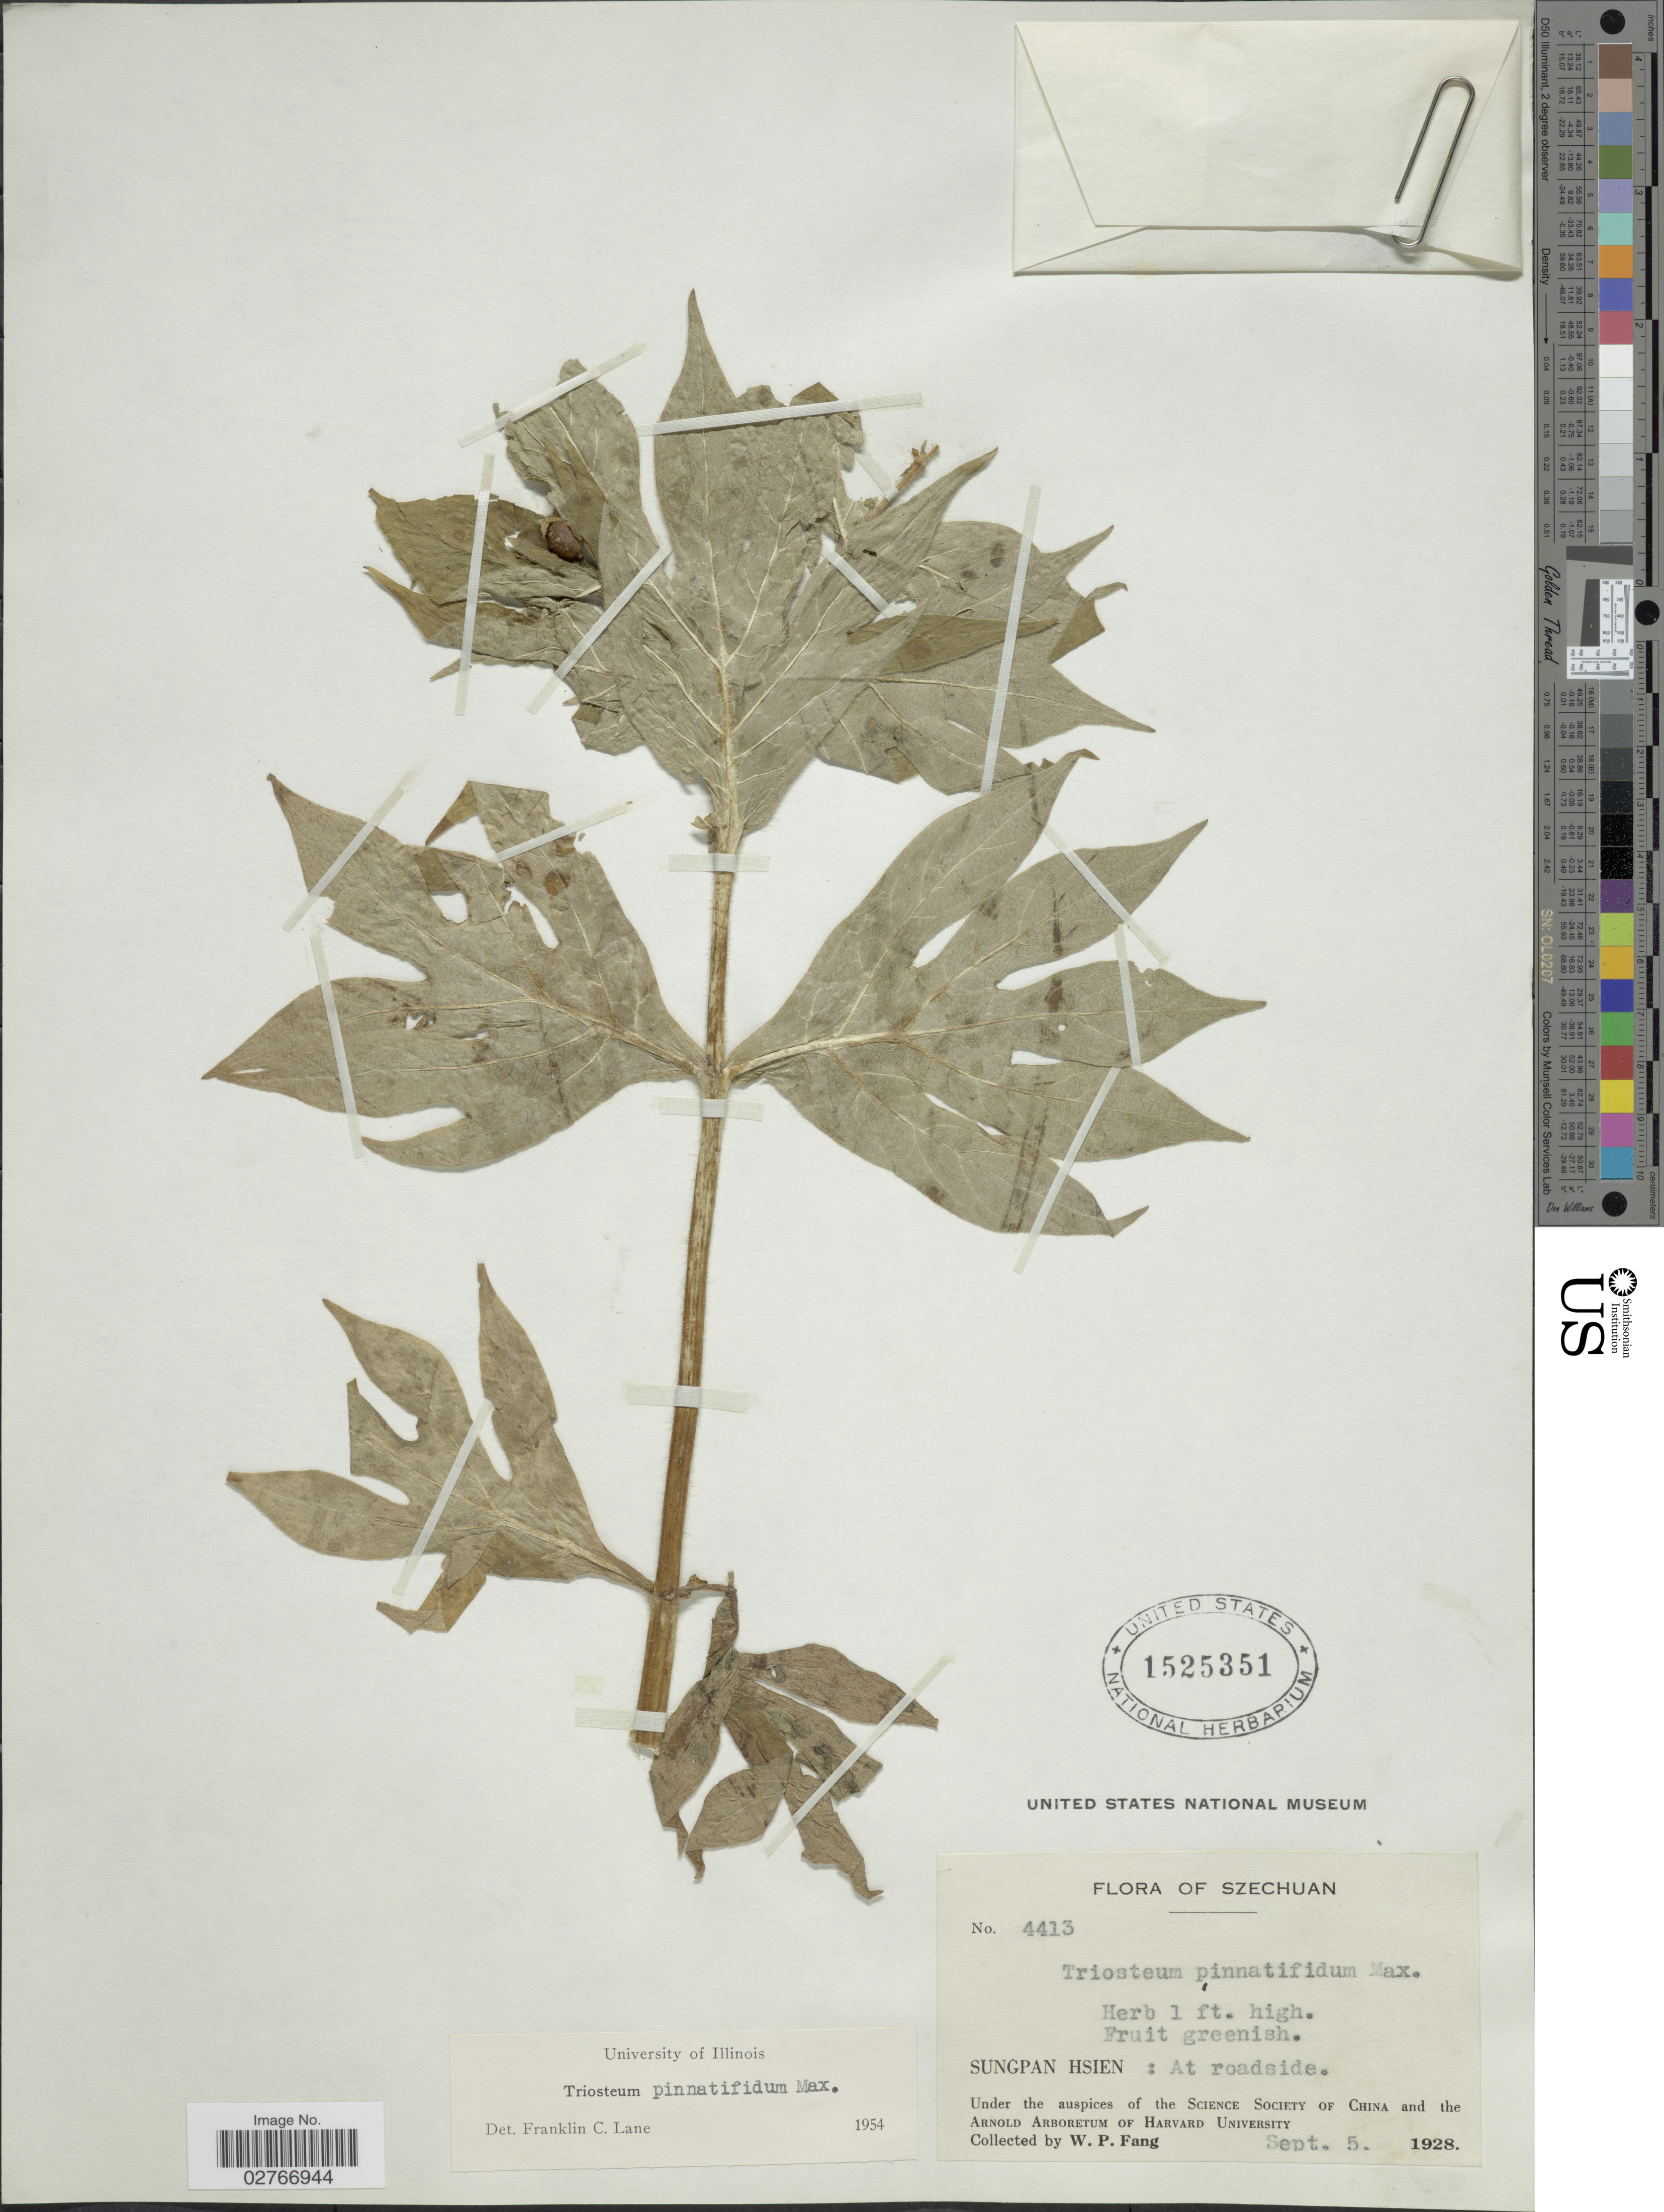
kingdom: Plantae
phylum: Tracheophyta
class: Magnoliopsida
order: Dipsacales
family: Caprifoliaceae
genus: Triosteum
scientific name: Triosteum pinnatifidum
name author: Maxim.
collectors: W. P. Fang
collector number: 4413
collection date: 1928-09-05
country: China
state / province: Sichuan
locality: Szechuan. Sungpan Hsien: At roadside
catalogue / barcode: US 1525351